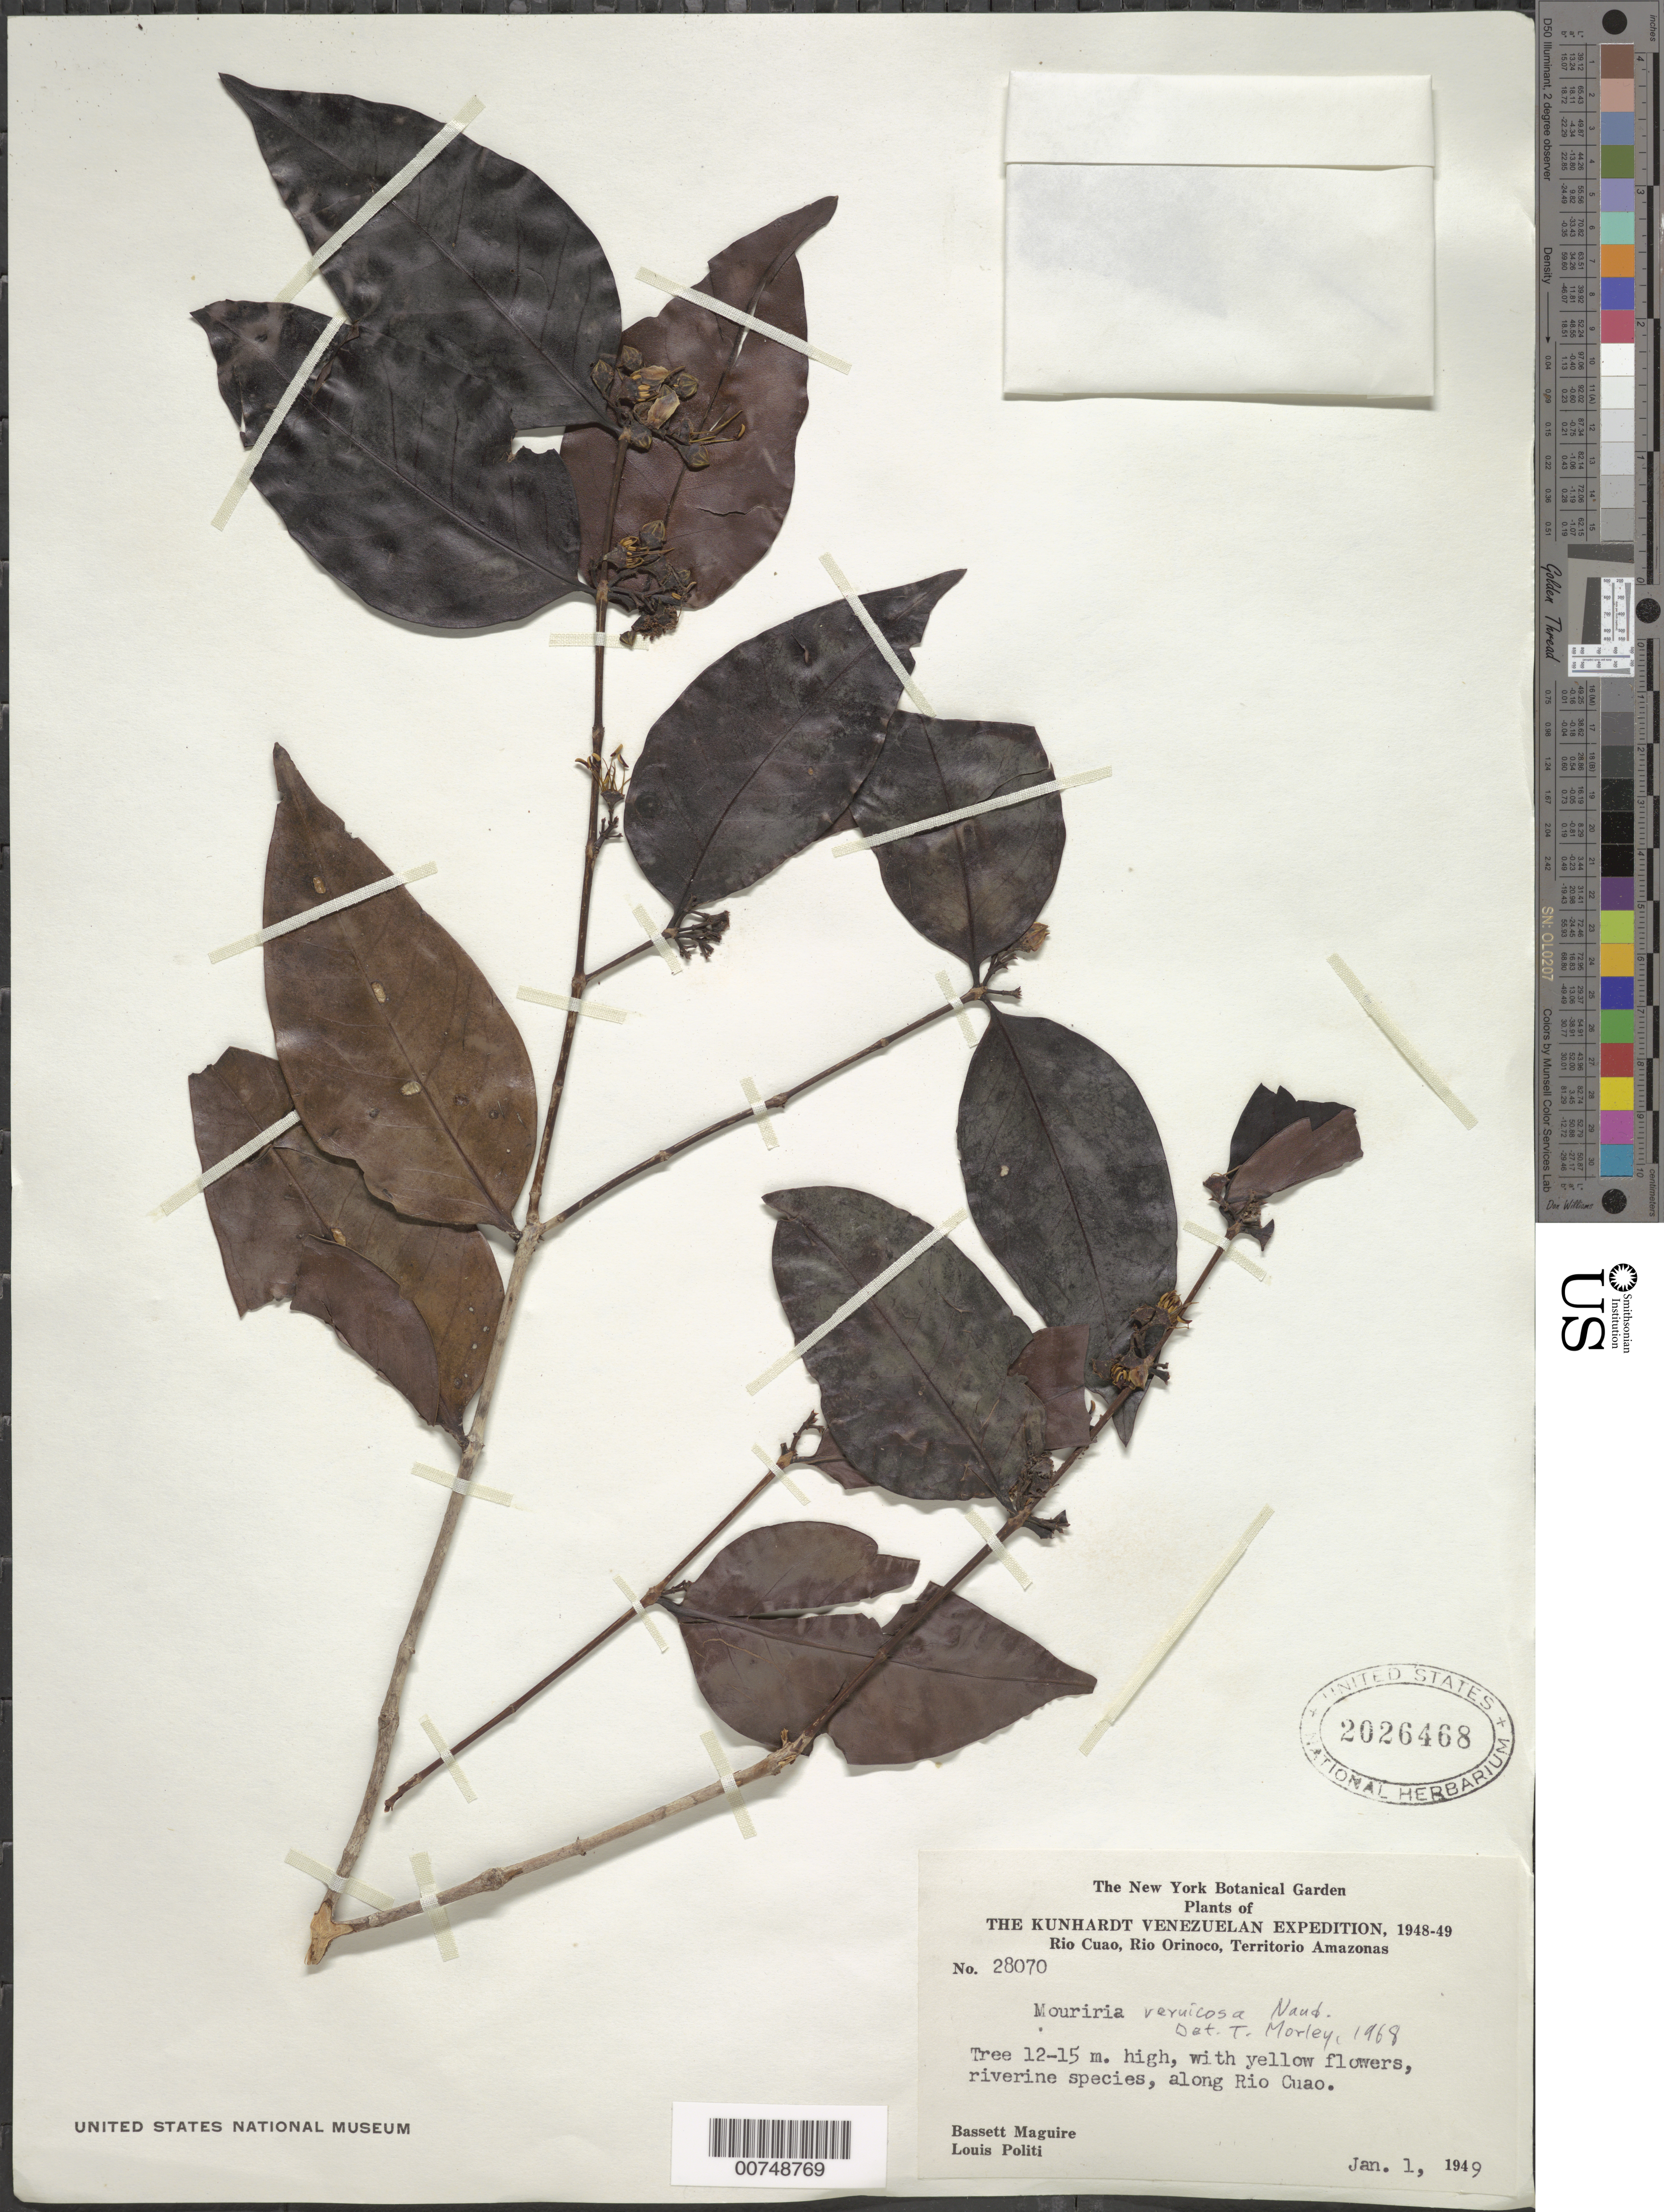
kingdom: Plantae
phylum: Tracheophyta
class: Magnoliopsida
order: Myrtales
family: Melastomataceae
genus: Mouriri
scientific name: Mouriri vernicosa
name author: Naudin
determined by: Morley, T.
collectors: B. Maguire & L. Politi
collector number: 28070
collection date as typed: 1-Jan-49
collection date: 1949-01-01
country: Venezuela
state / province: Amazonas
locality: Río Cuao, Río Orinoco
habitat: Riverine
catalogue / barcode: US 2026468